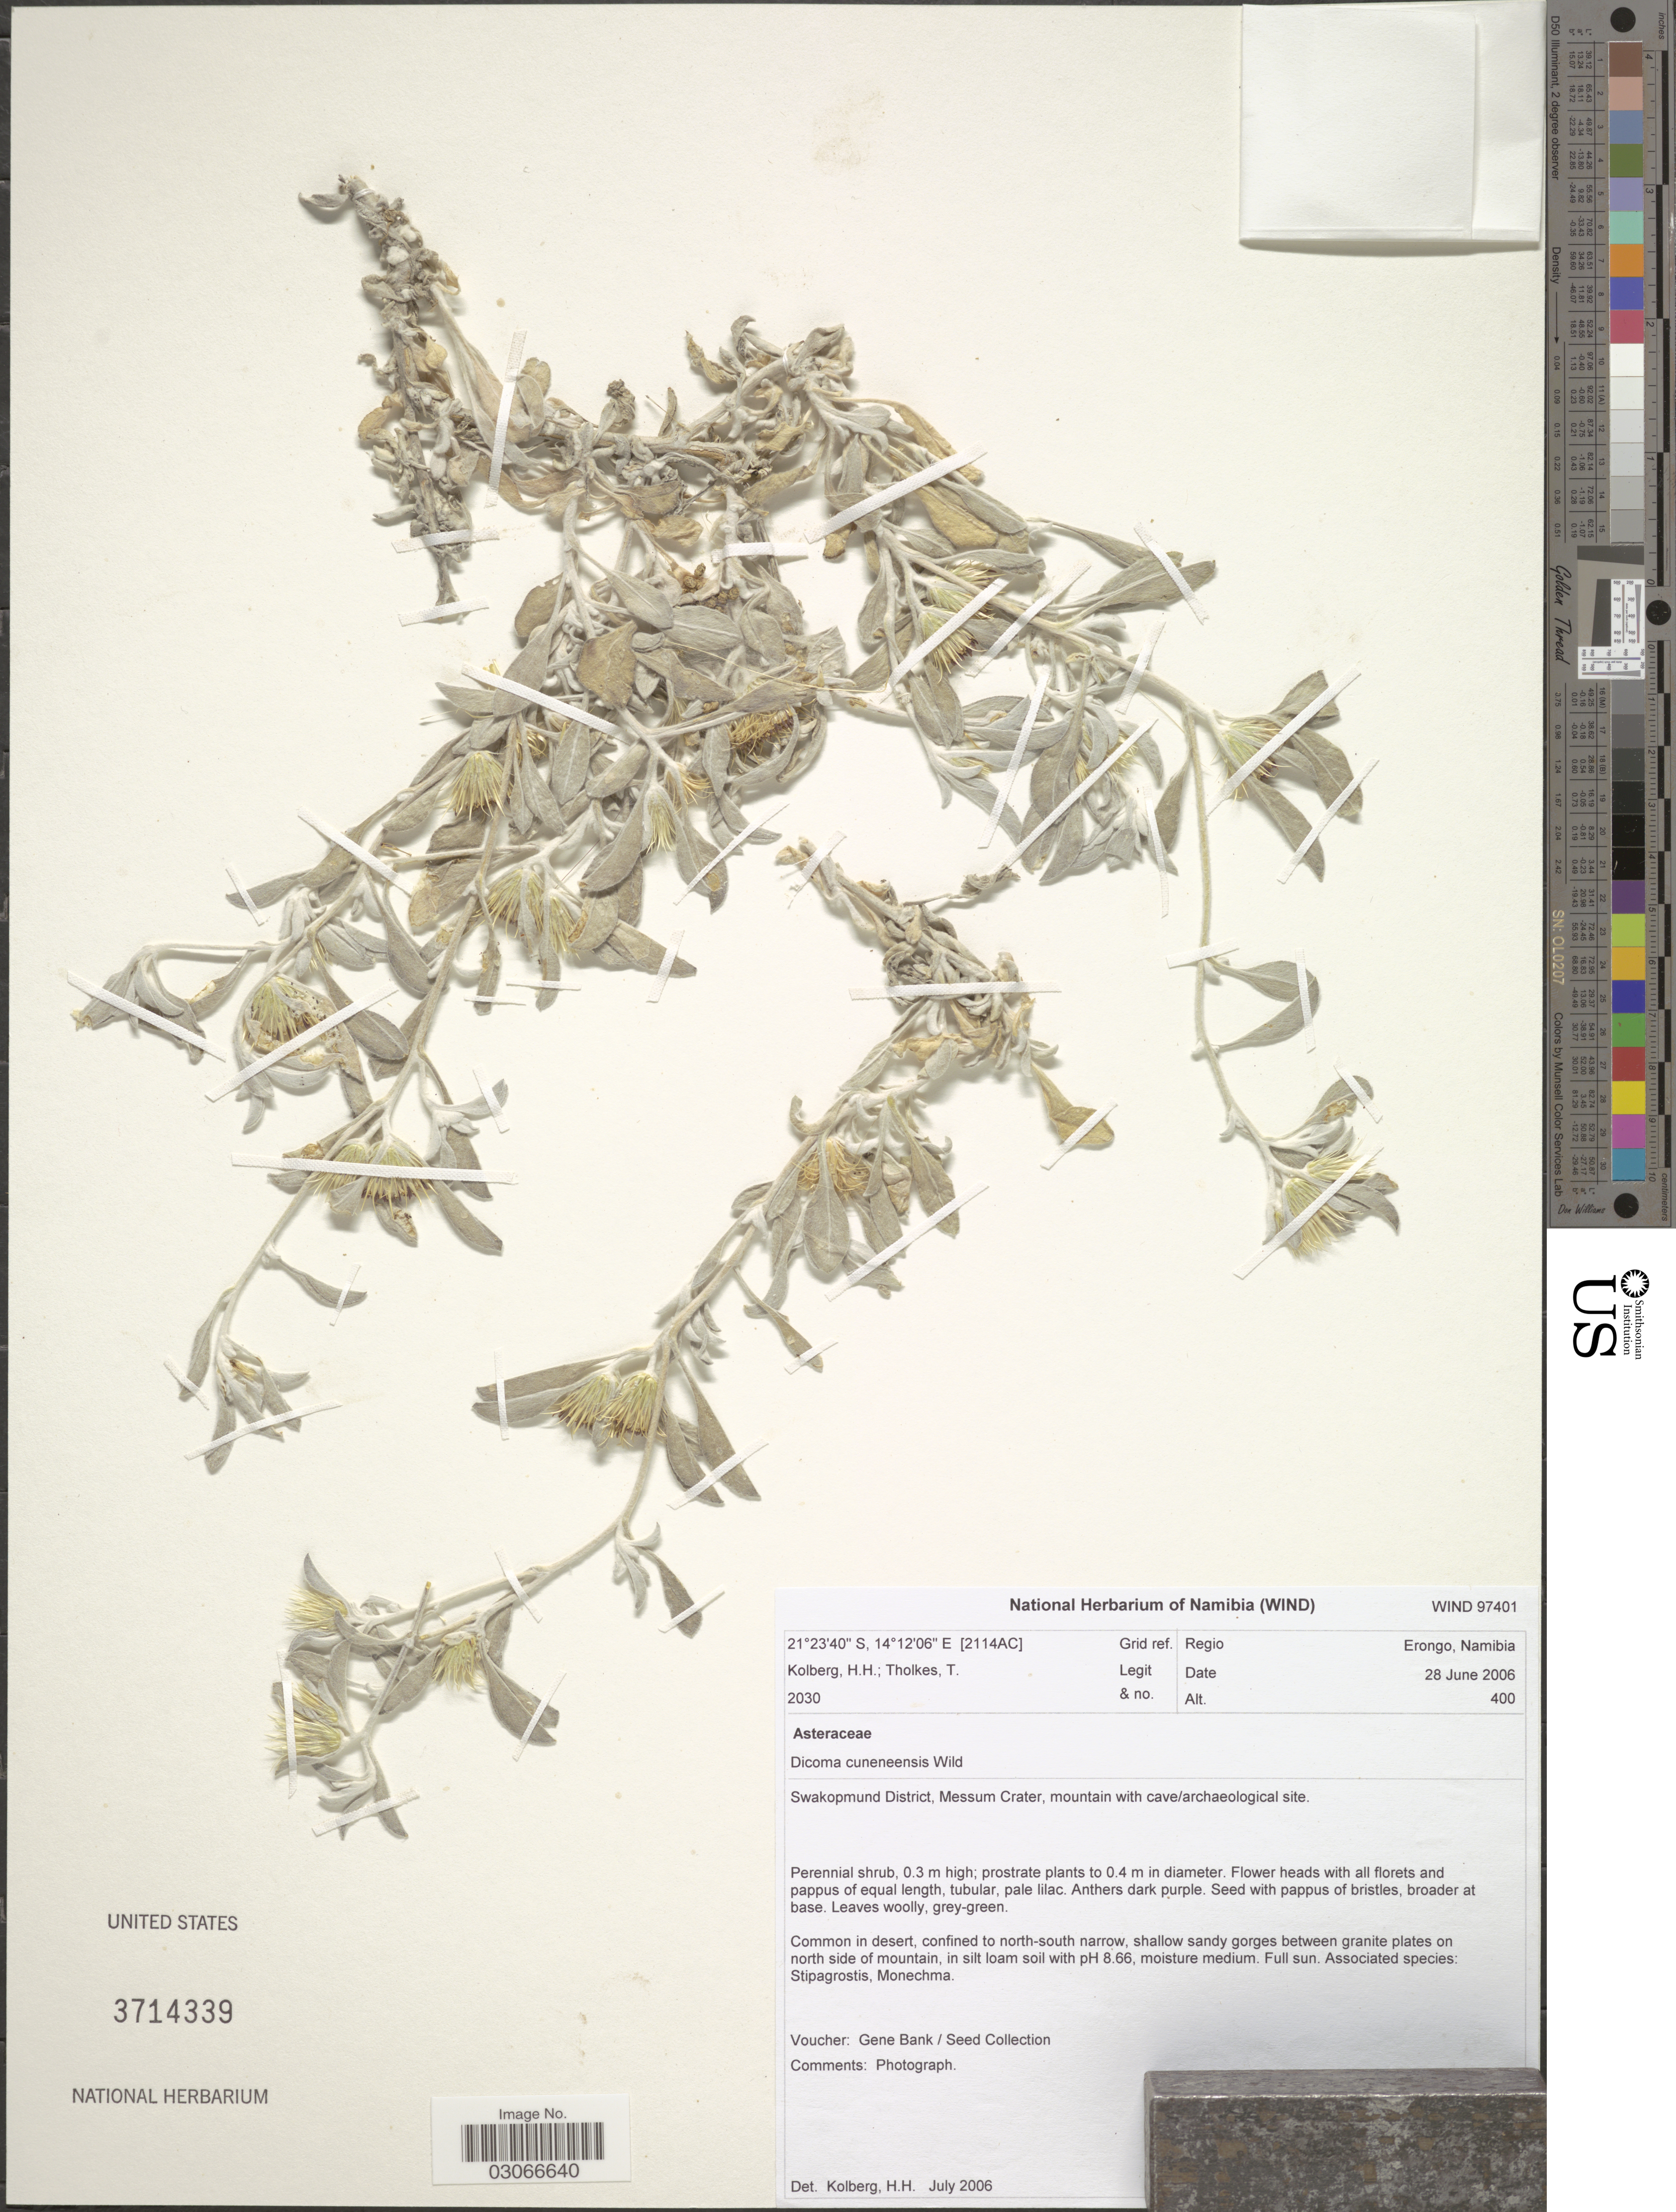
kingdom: Plantae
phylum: Tracheophyta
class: Magnoliopsida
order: Asterales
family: Asteraceae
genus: Dicoma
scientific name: Dicoma cuneneensis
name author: Wild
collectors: H. H. Kolberg & T. Tholkes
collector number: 2030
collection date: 2006-06-28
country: Namibia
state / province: Erongo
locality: [2114AC] Grid ref. Regio Erongo, Namibia. Swakopmund District, Messum Crater, mountain with cave/archaeological site.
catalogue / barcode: US 3714339